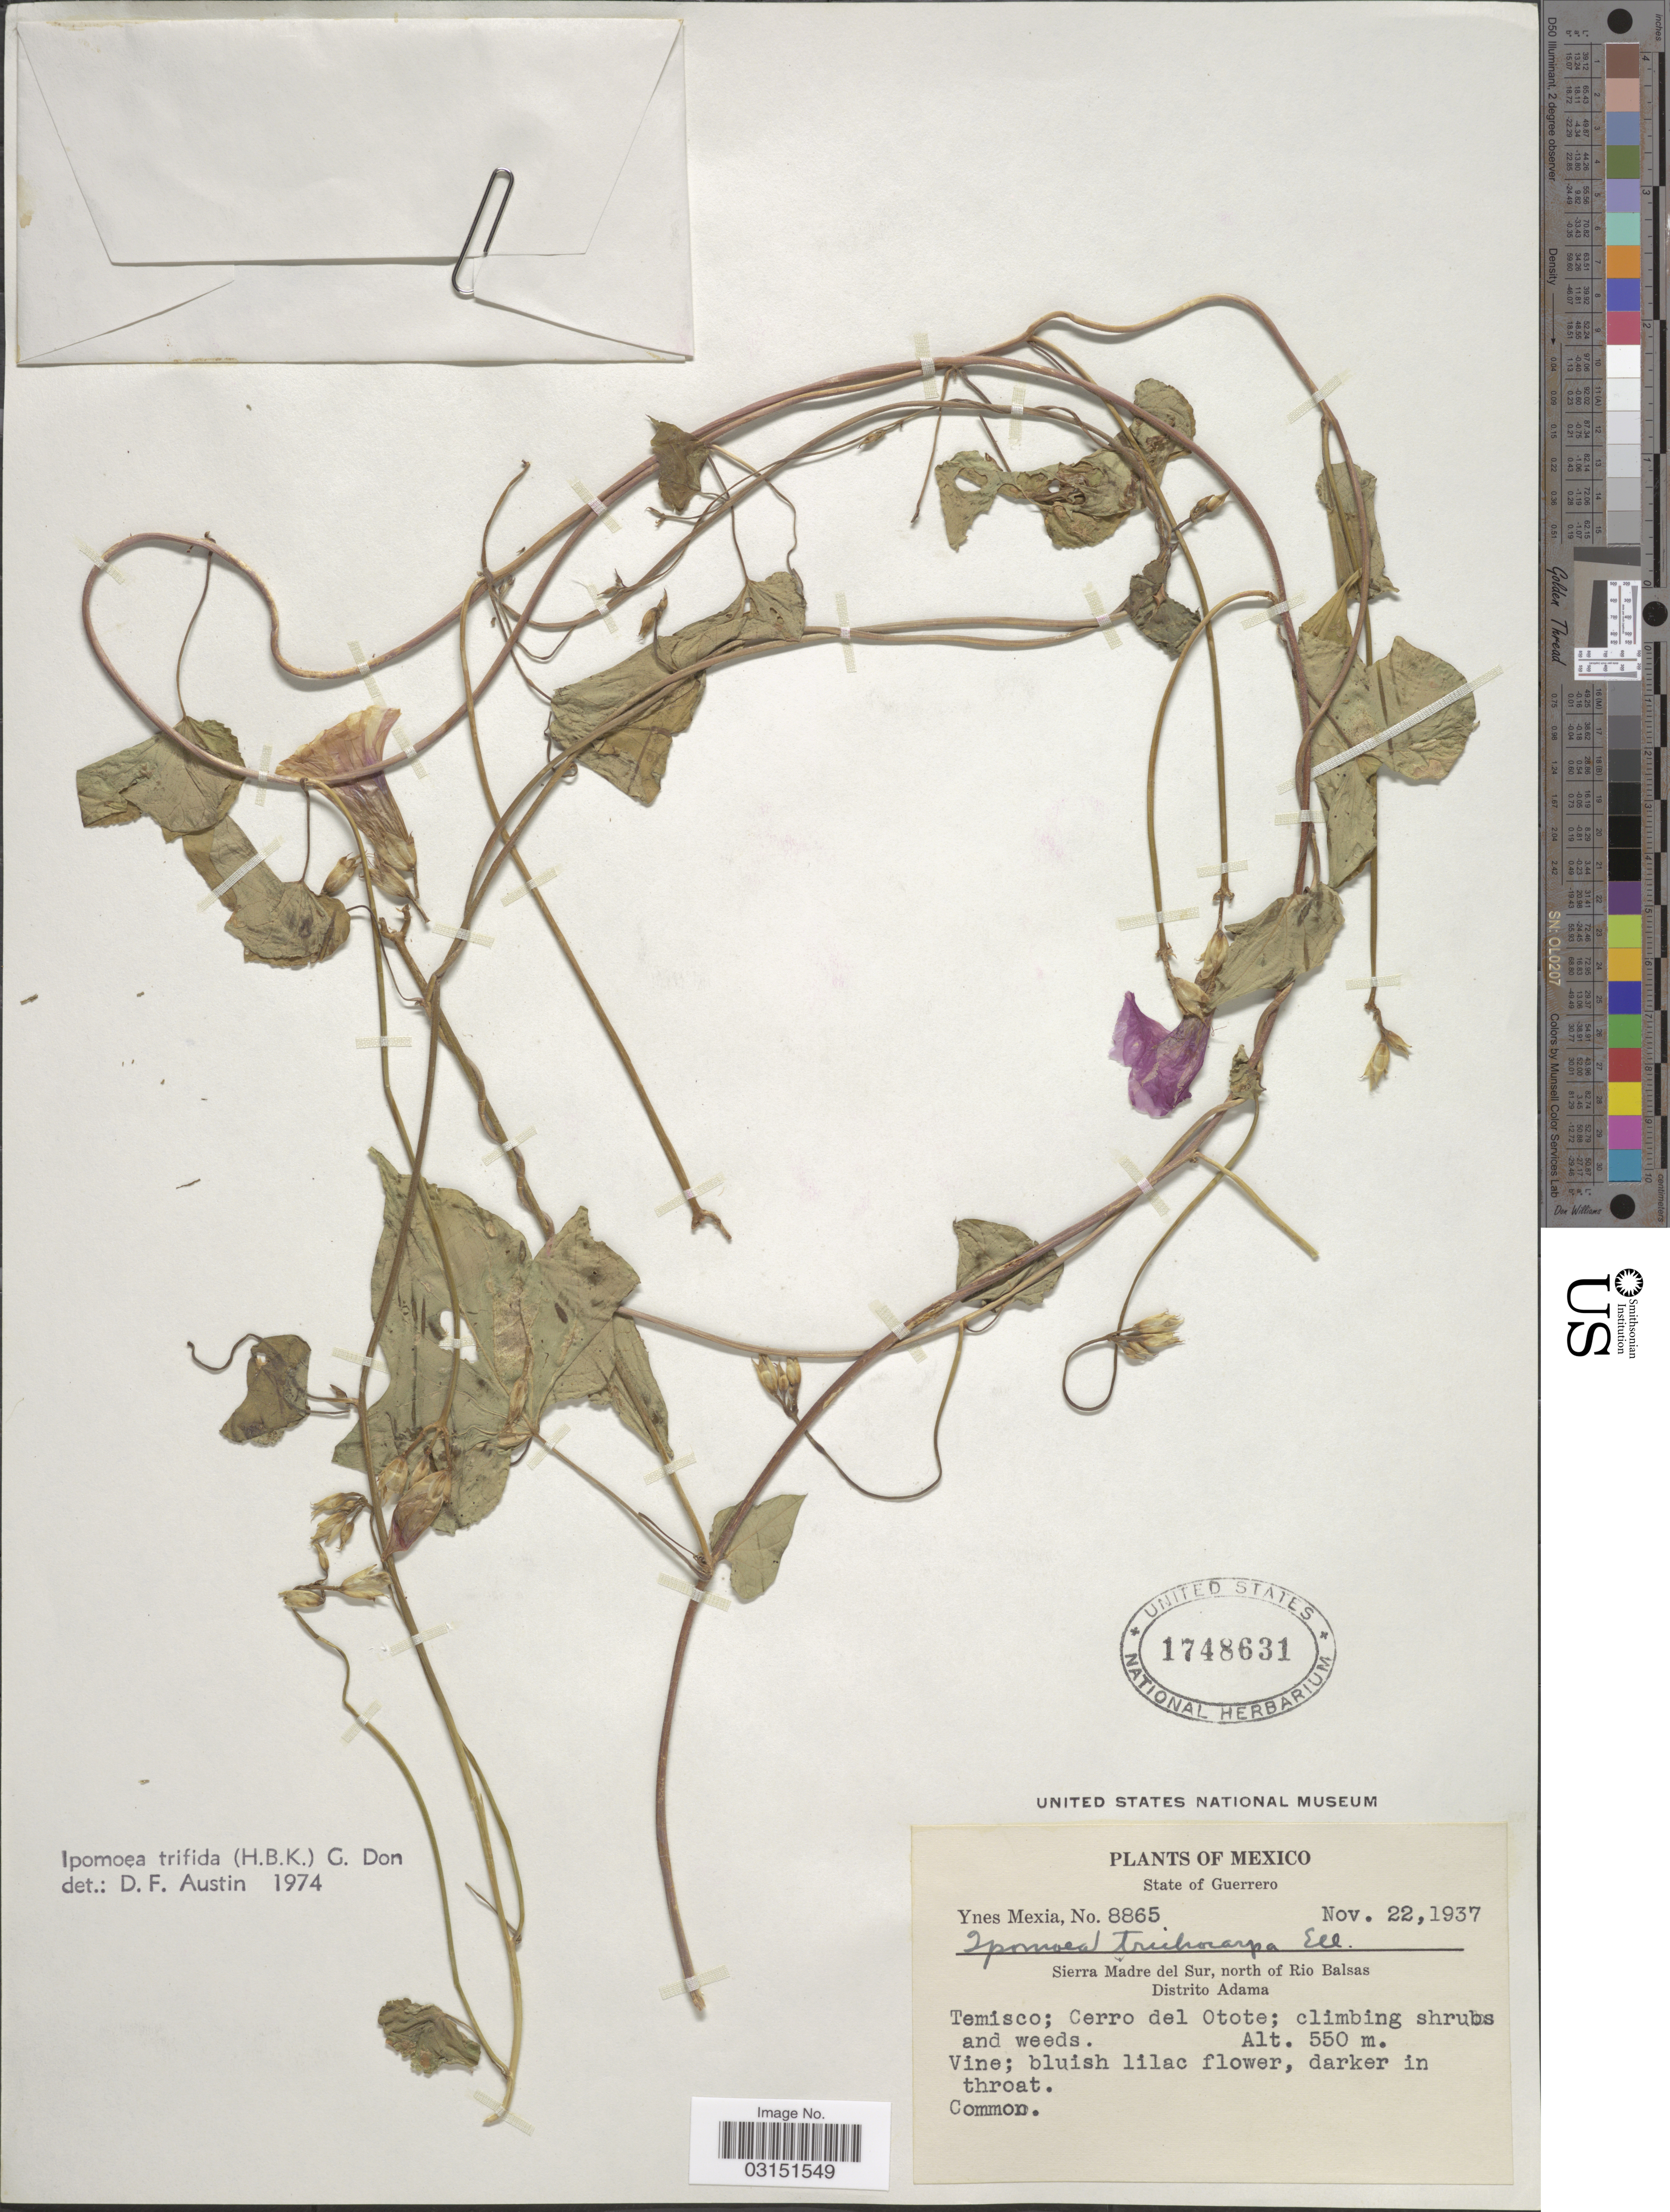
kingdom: Plantae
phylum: Tracheophyta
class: Magnoliopsida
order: Solanales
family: Convolvulaceae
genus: Ipomoea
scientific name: Ipomoea trichocarpa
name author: Elliott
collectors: Y. Mexia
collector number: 8865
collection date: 1937-11-22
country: Mexico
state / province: Guerrero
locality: Sierra Madre del Sur, north of Rio Balsas Distrito Adama. Temisco; Cerro del Otote.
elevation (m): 550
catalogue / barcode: US 1748631